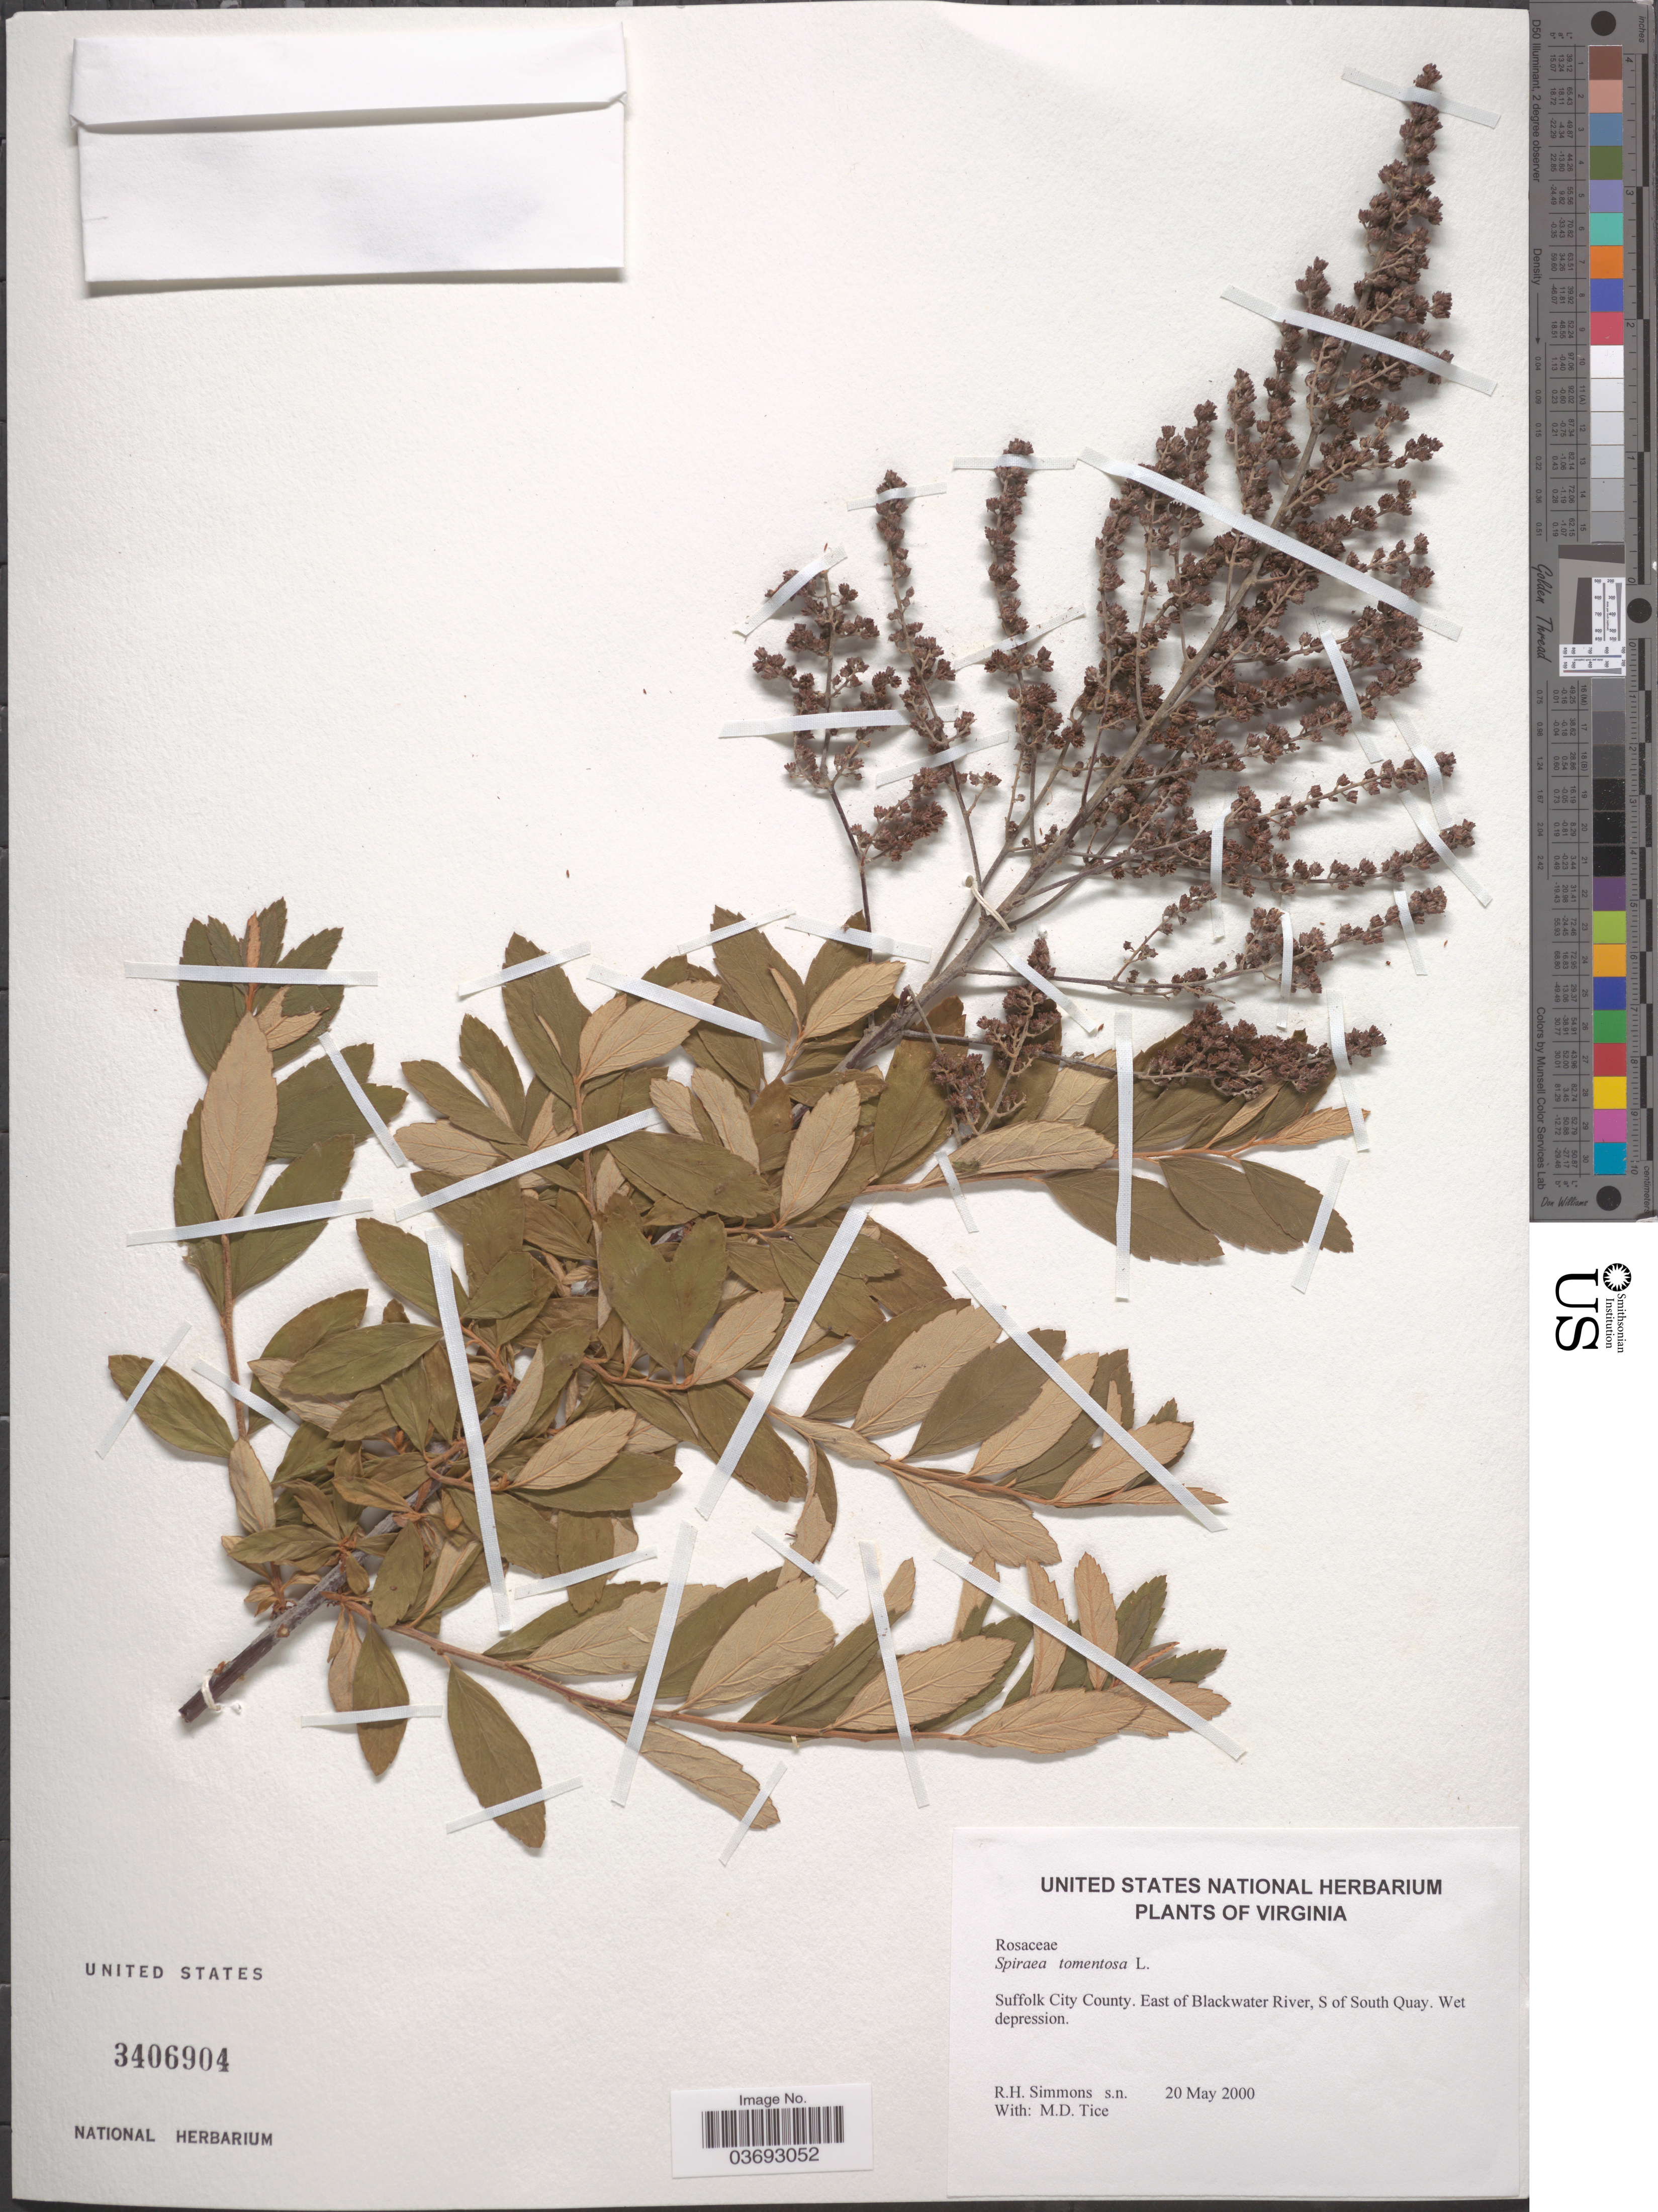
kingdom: Plantae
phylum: Tracheophyta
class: Magnoliopsida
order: Rosales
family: Rosaceae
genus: Spiraea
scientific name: Spiraea tomentosa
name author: L.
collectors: R. H. Simmons & M. Tice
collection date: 2000-05-20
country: United States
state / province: Virginia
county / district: City of Suffolk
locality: Suffolk City County. East of Blackwater River, S of South Quay.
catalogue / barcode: US 3406904